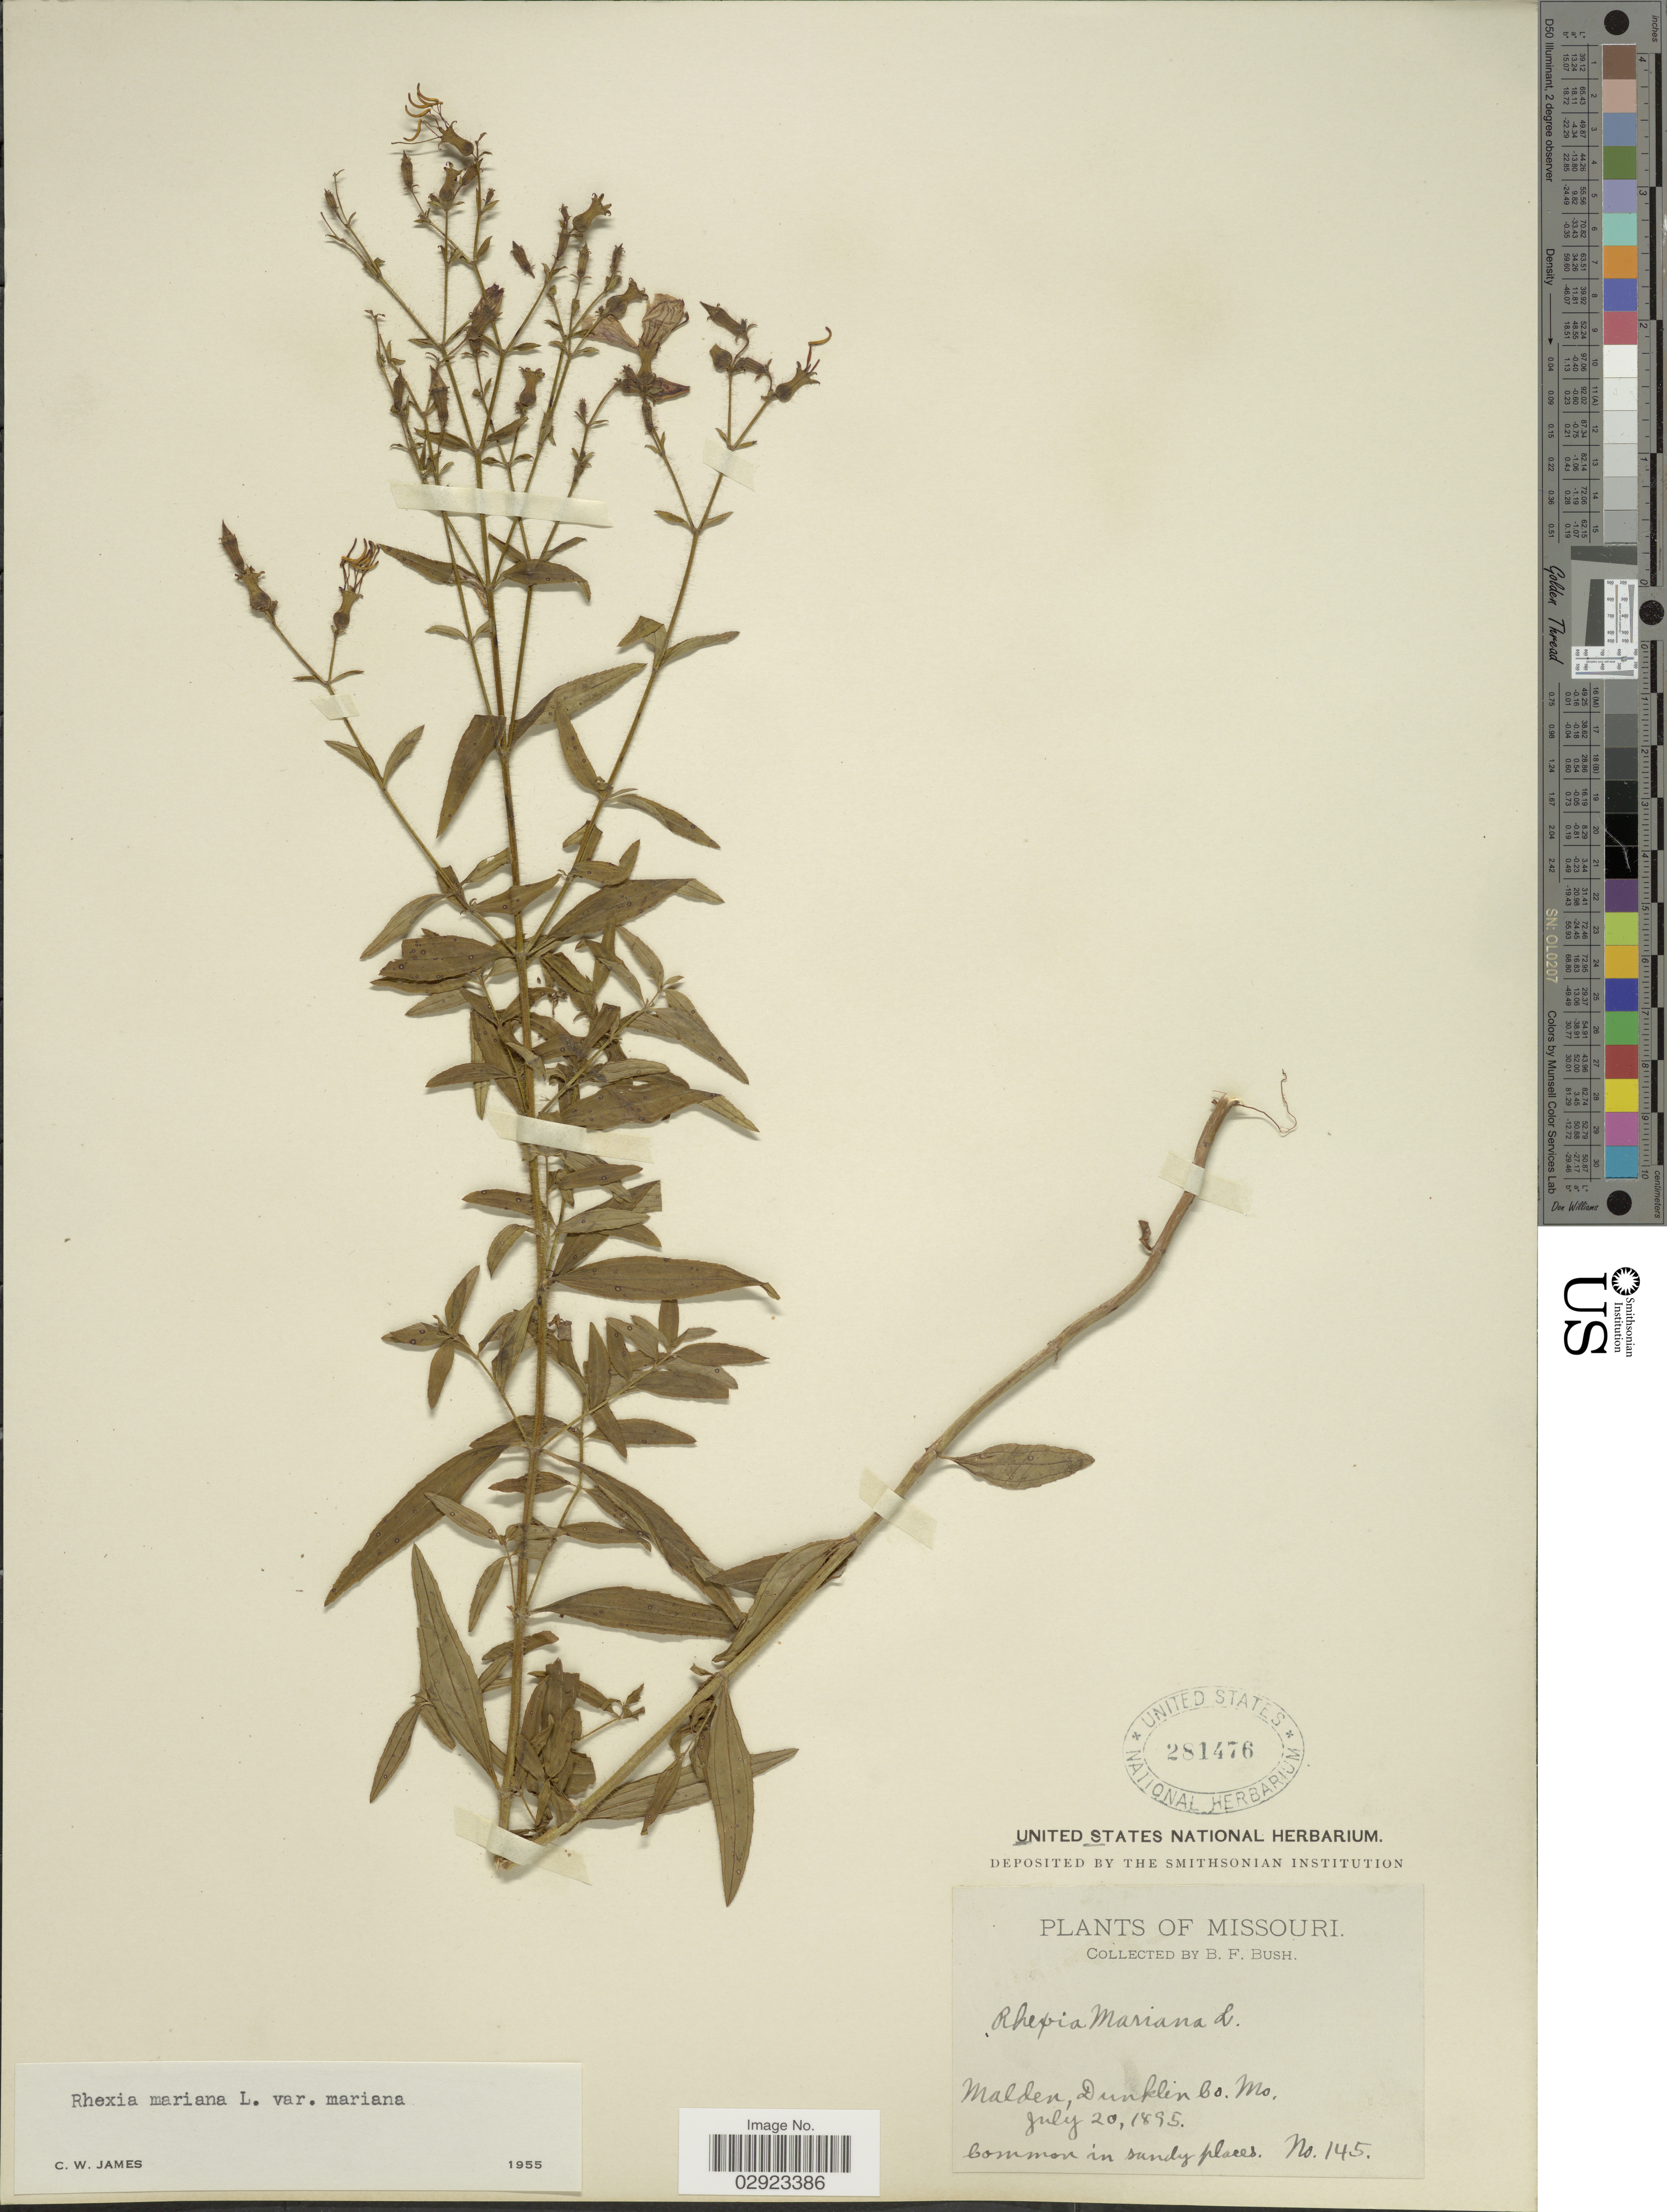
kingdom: Plantae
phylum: Tracheophyta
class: Magnoliopsida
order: Myrtales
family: Melastomataceae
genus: Rhexia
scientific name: Rhexia mariana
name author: L.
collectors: B. F. Bush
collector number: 145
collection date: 1895-07-20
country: United States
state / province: Missouri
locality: Malden, Dunklin Co.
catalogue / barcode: US 281476